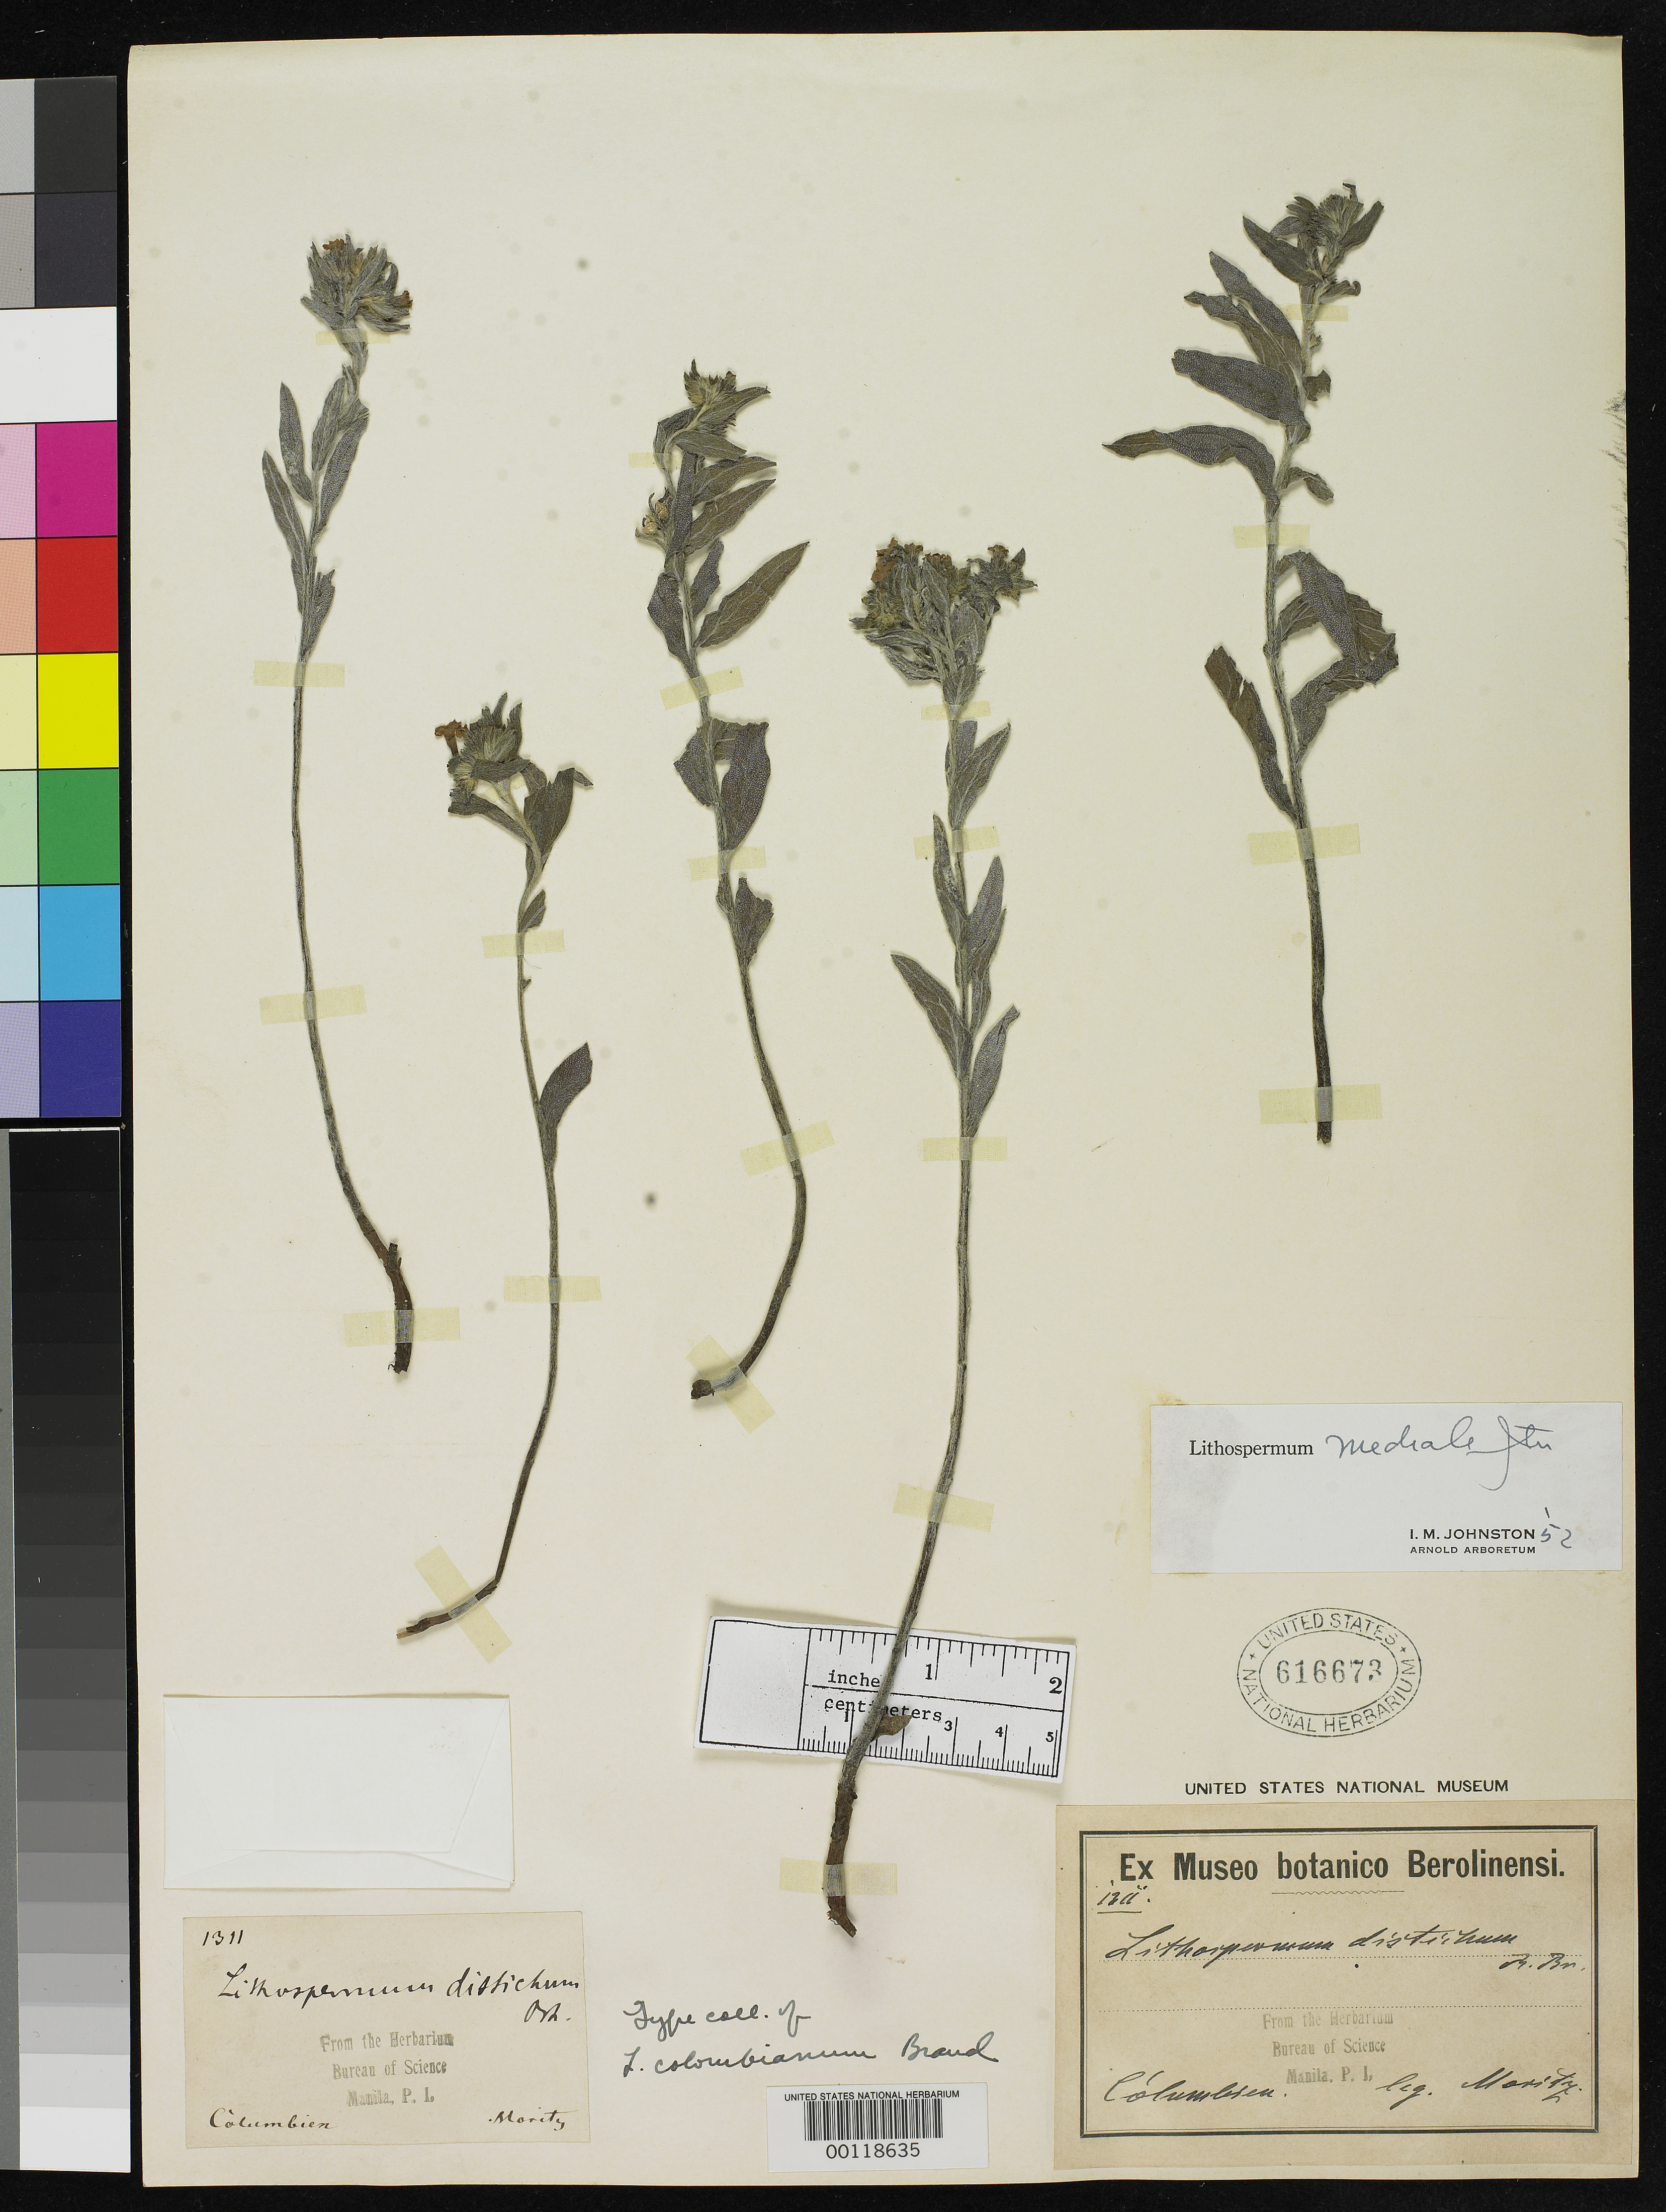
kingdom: Plantae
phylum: Tracheophyta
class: Magnoliopsida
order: Boraginales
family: Boraginaceae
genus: Lithospermum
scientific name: Lithospermum colombianum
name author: Brand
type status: Type Collection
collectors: J. W. Moritz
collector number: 1311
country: Colombia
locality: Paramo de Mucuchio.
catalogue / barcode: US 616673